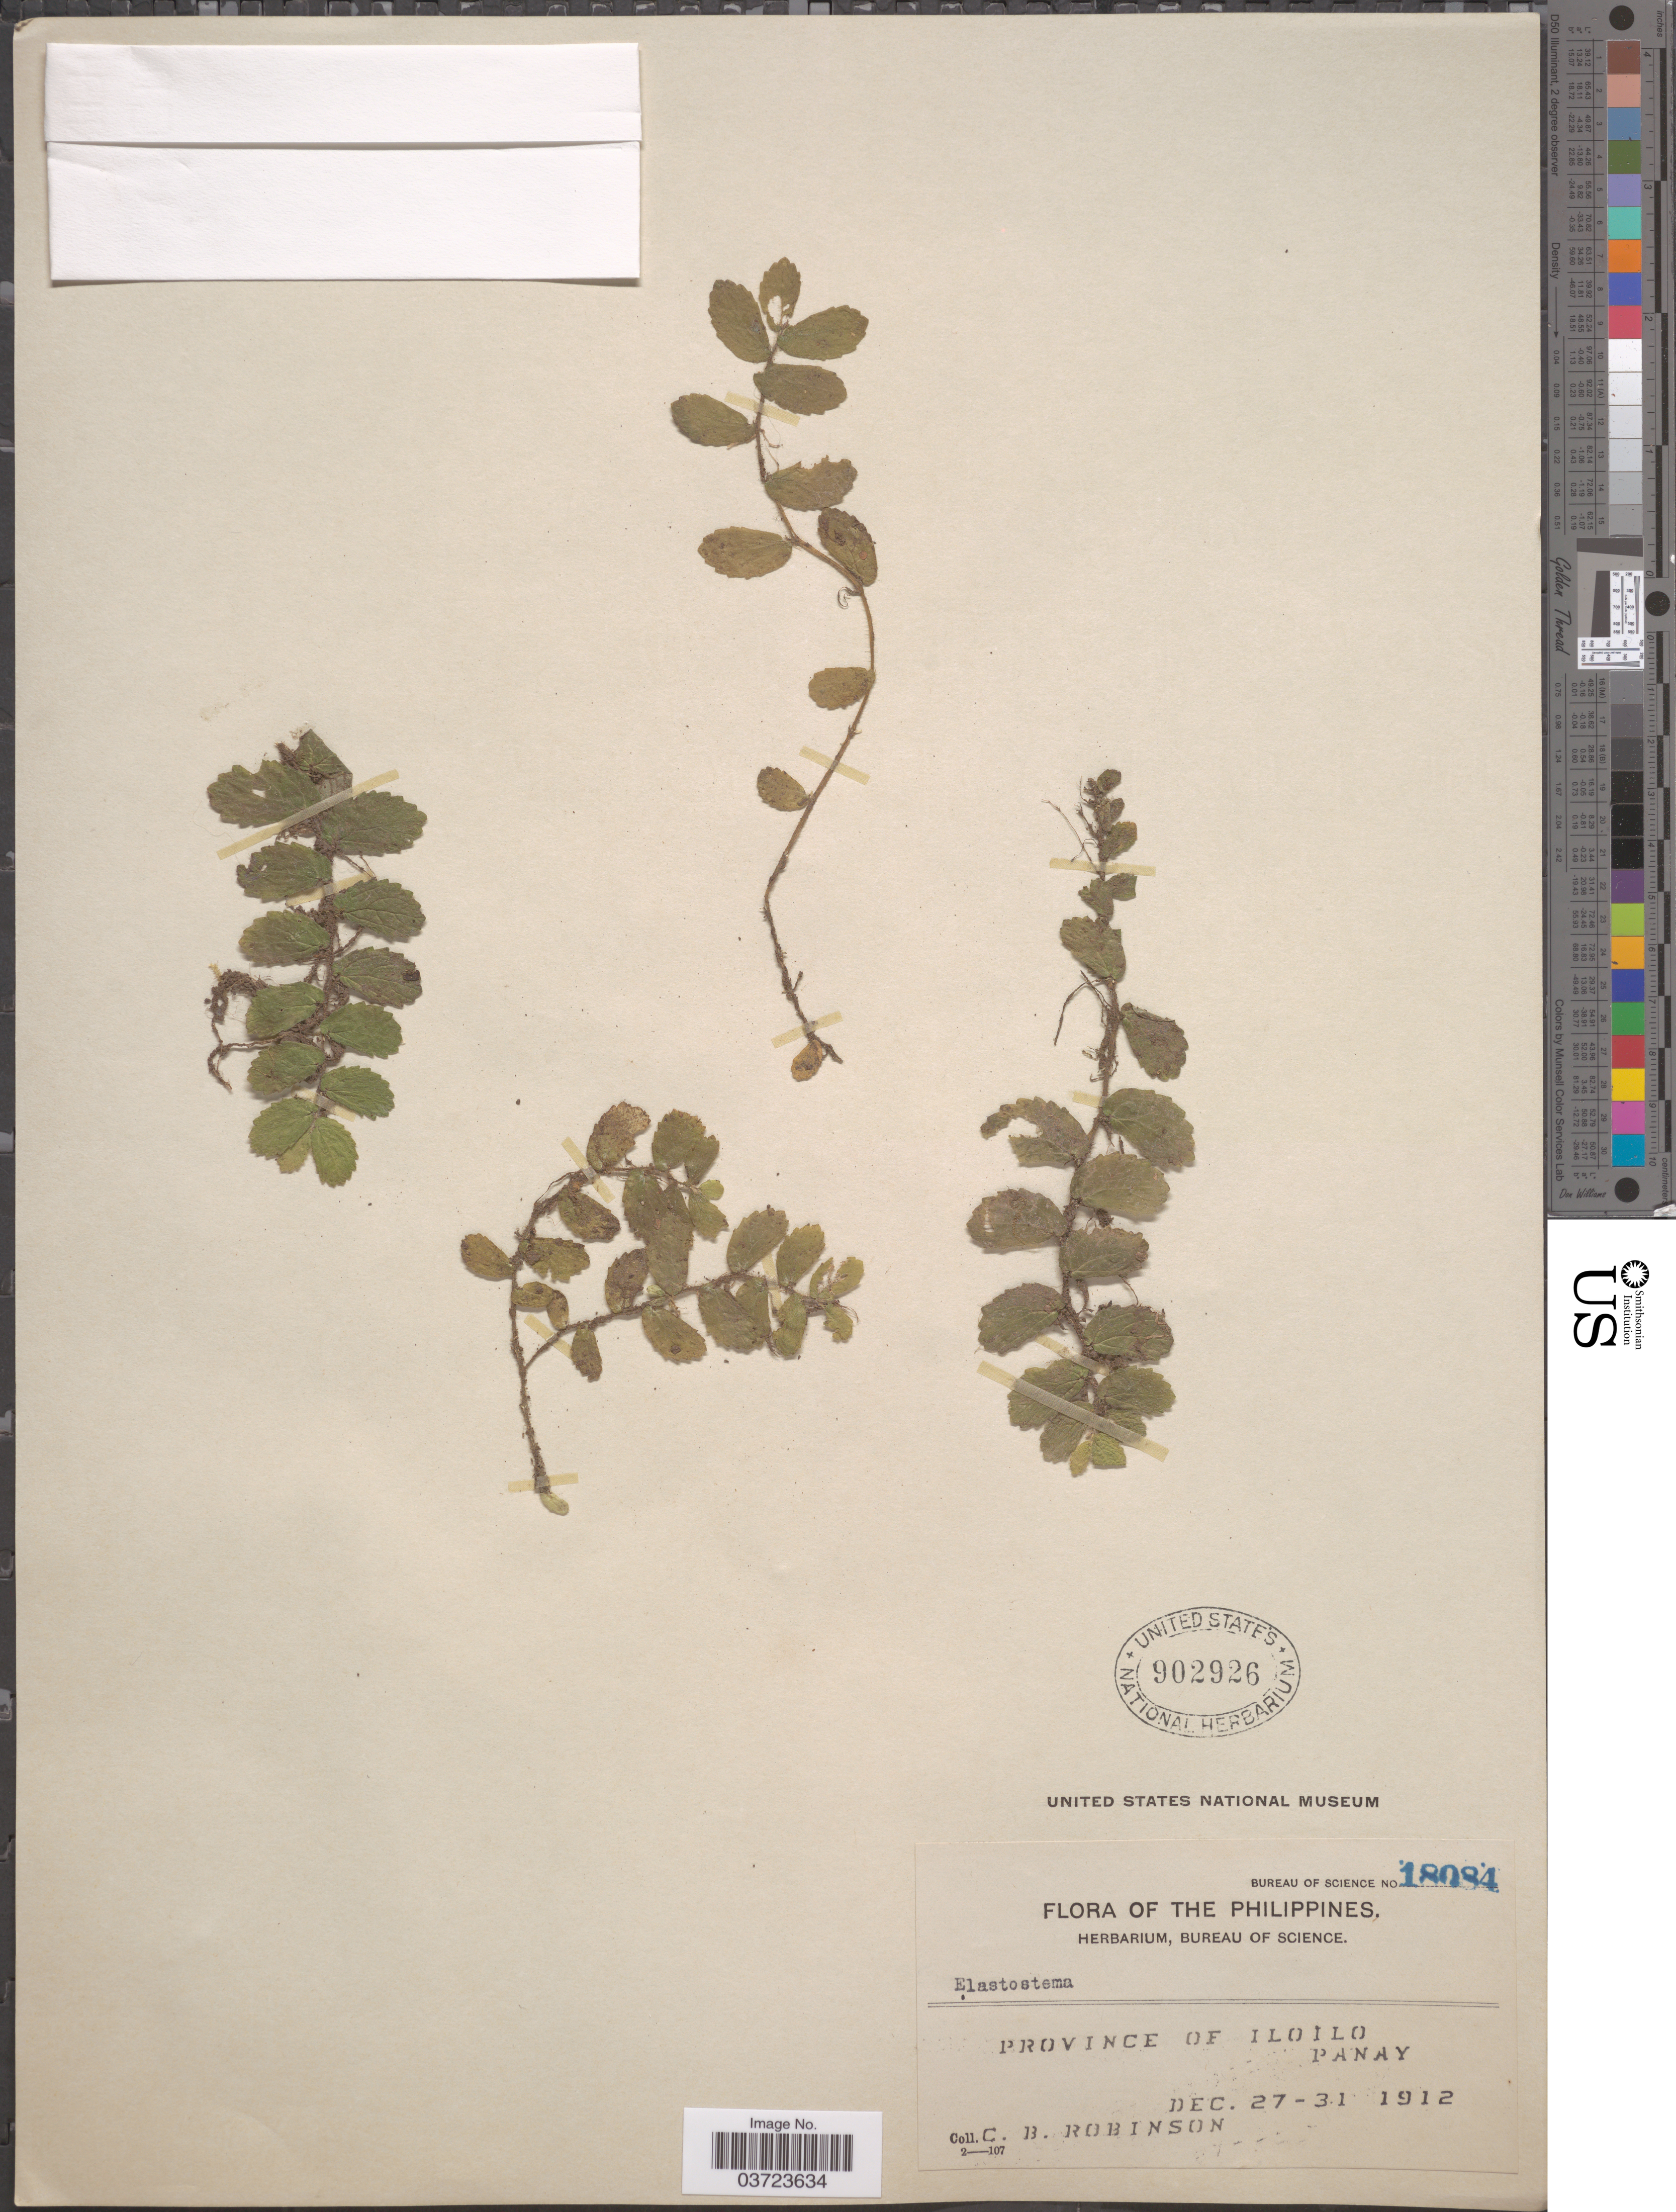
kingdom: Plantae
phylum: Tracheophyta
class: Magnoliopsida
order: Rosales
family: Urticaceae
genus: Elatostema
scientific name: Elatostema sp.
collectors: C. Robinson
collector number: Bureau of Science 18084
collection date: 1912-12-27/1912-12-31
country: Philippines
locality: Province of Iloilo. Panay.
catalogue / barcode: US 902926